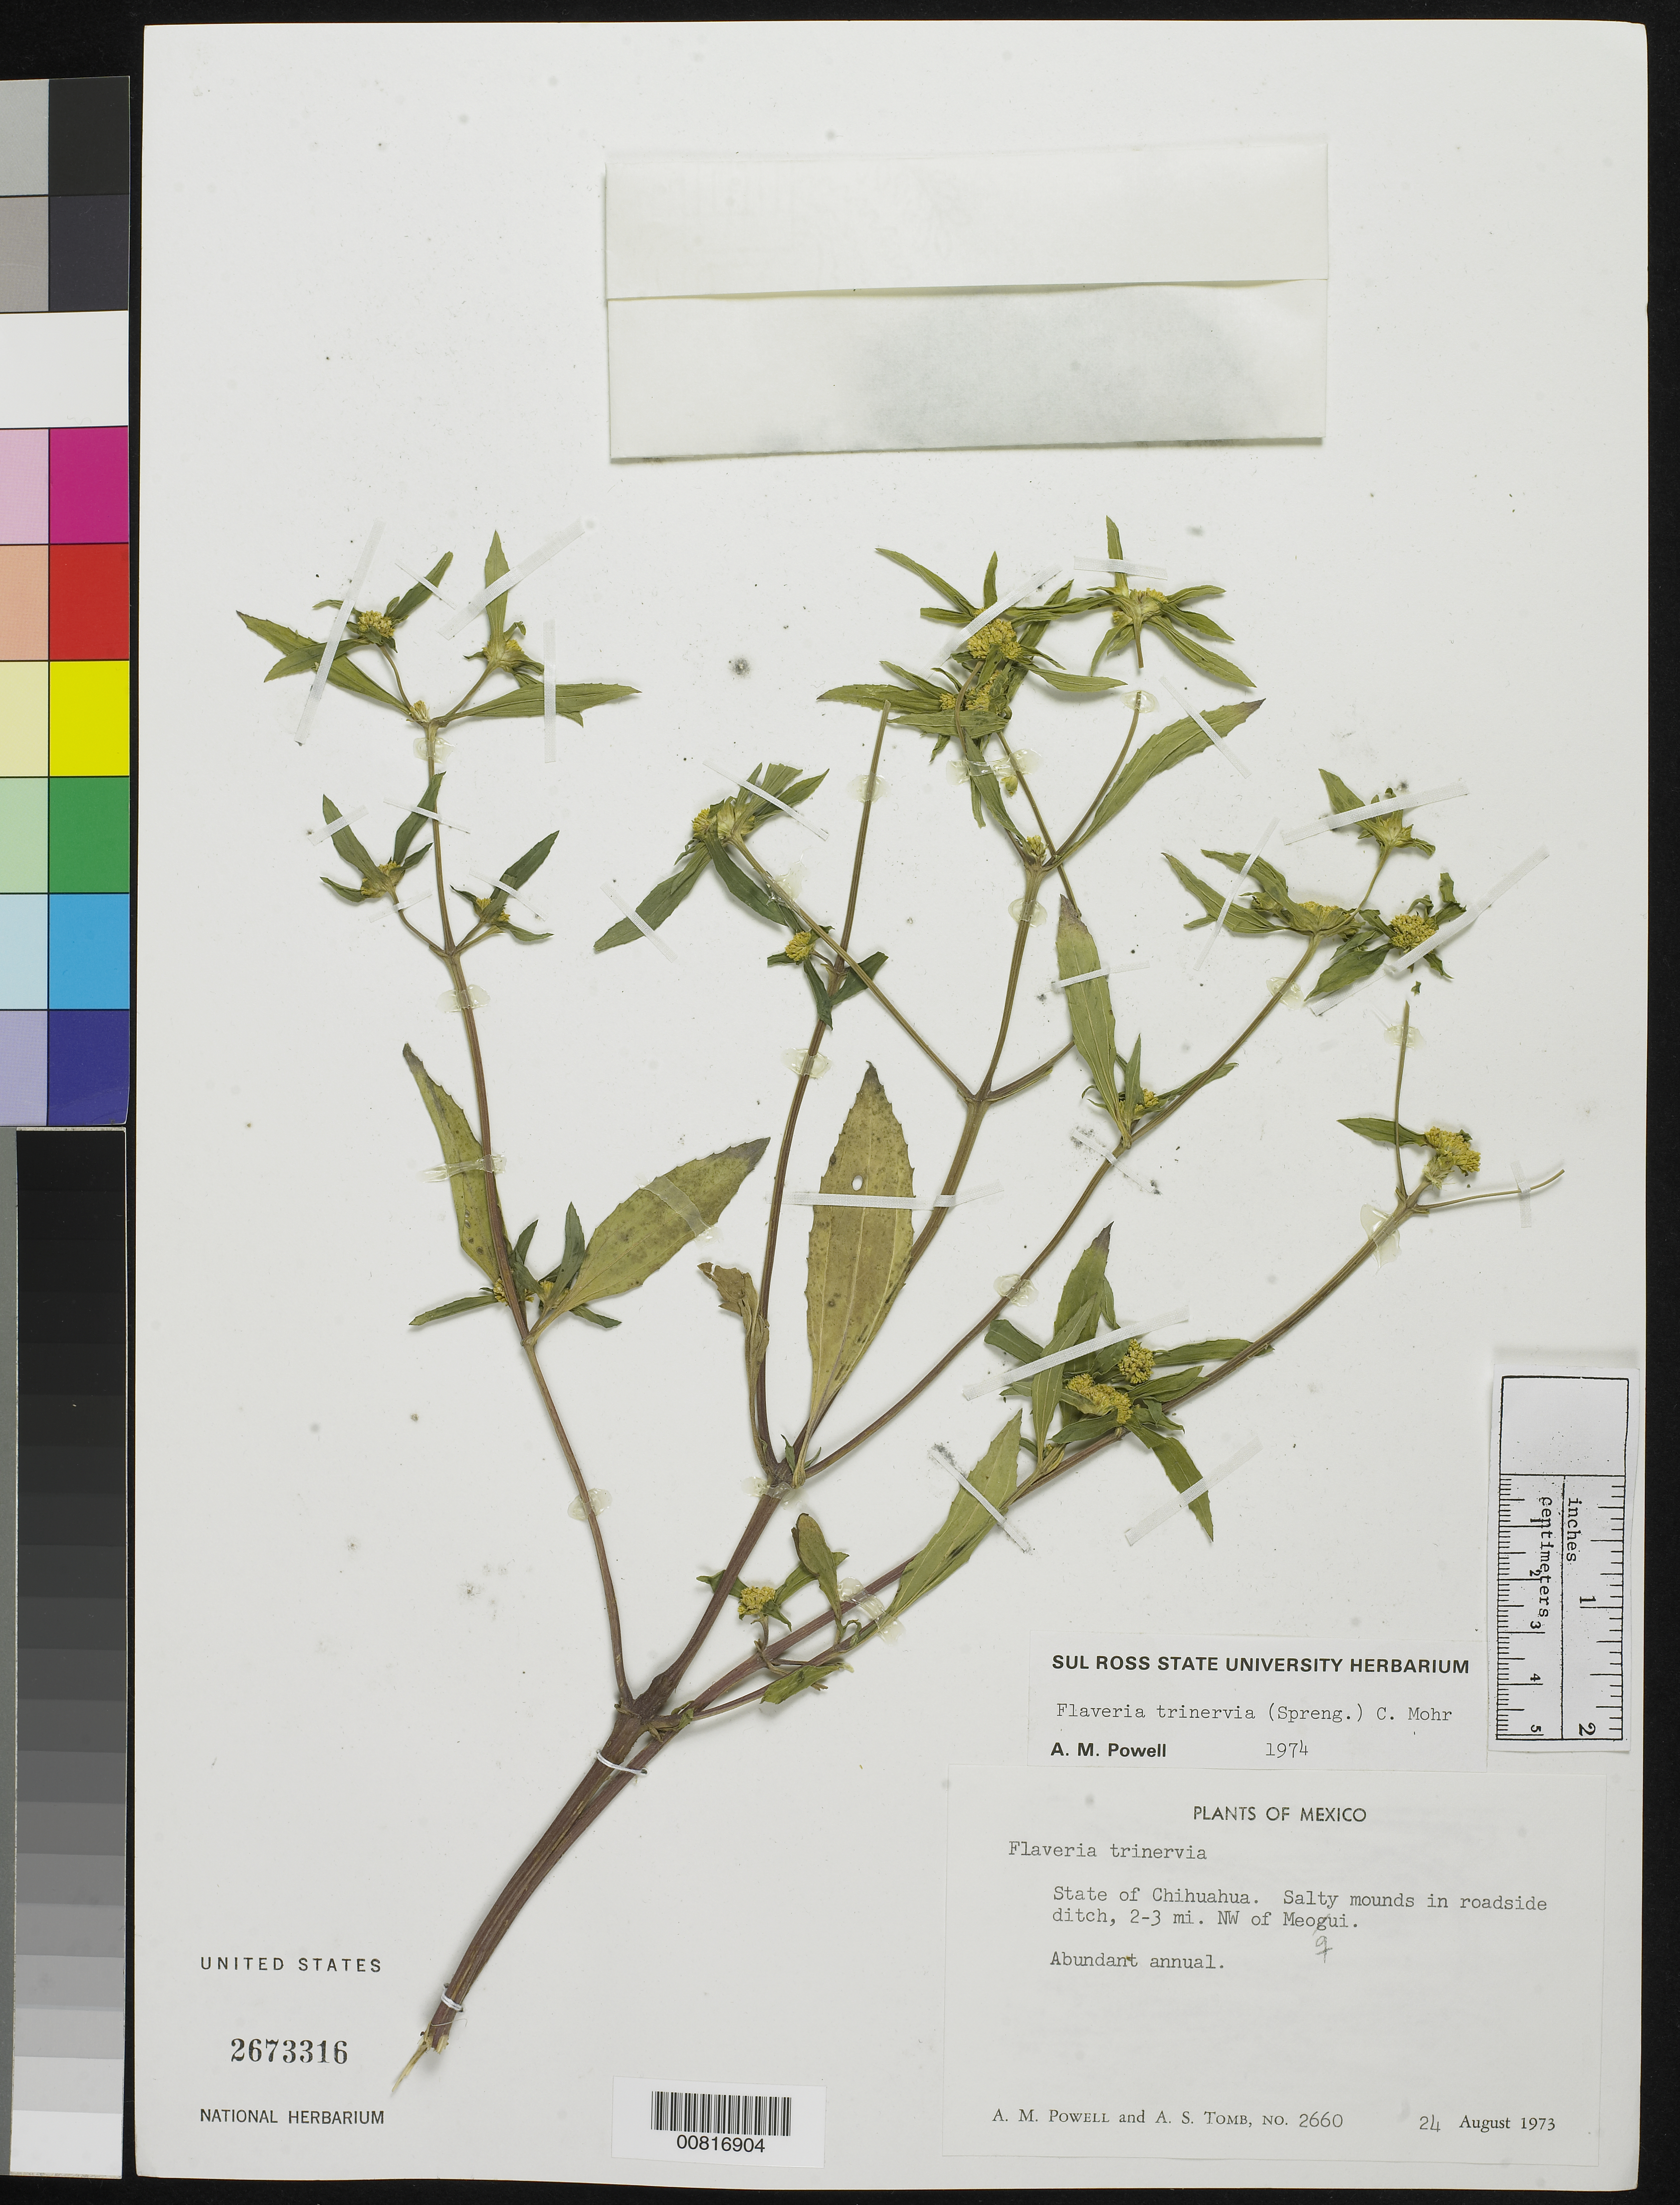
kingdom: Plantae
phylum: Tracheophyta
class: Magnoliopsida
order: Asterales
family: Asteraceae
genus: Flaveria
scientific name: Flaveria trinervia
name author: (Spreng.) C. Mohr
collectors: A. M. Powell & A. Tomb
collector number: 2660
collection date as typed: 24 Aug 1973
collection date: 1973-08-24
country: Mexico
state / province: Chihuahua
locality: In roadside ditch, 2-3 mi. NW of Meoqui.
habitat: Salty mounds.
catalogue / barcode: US 2673316